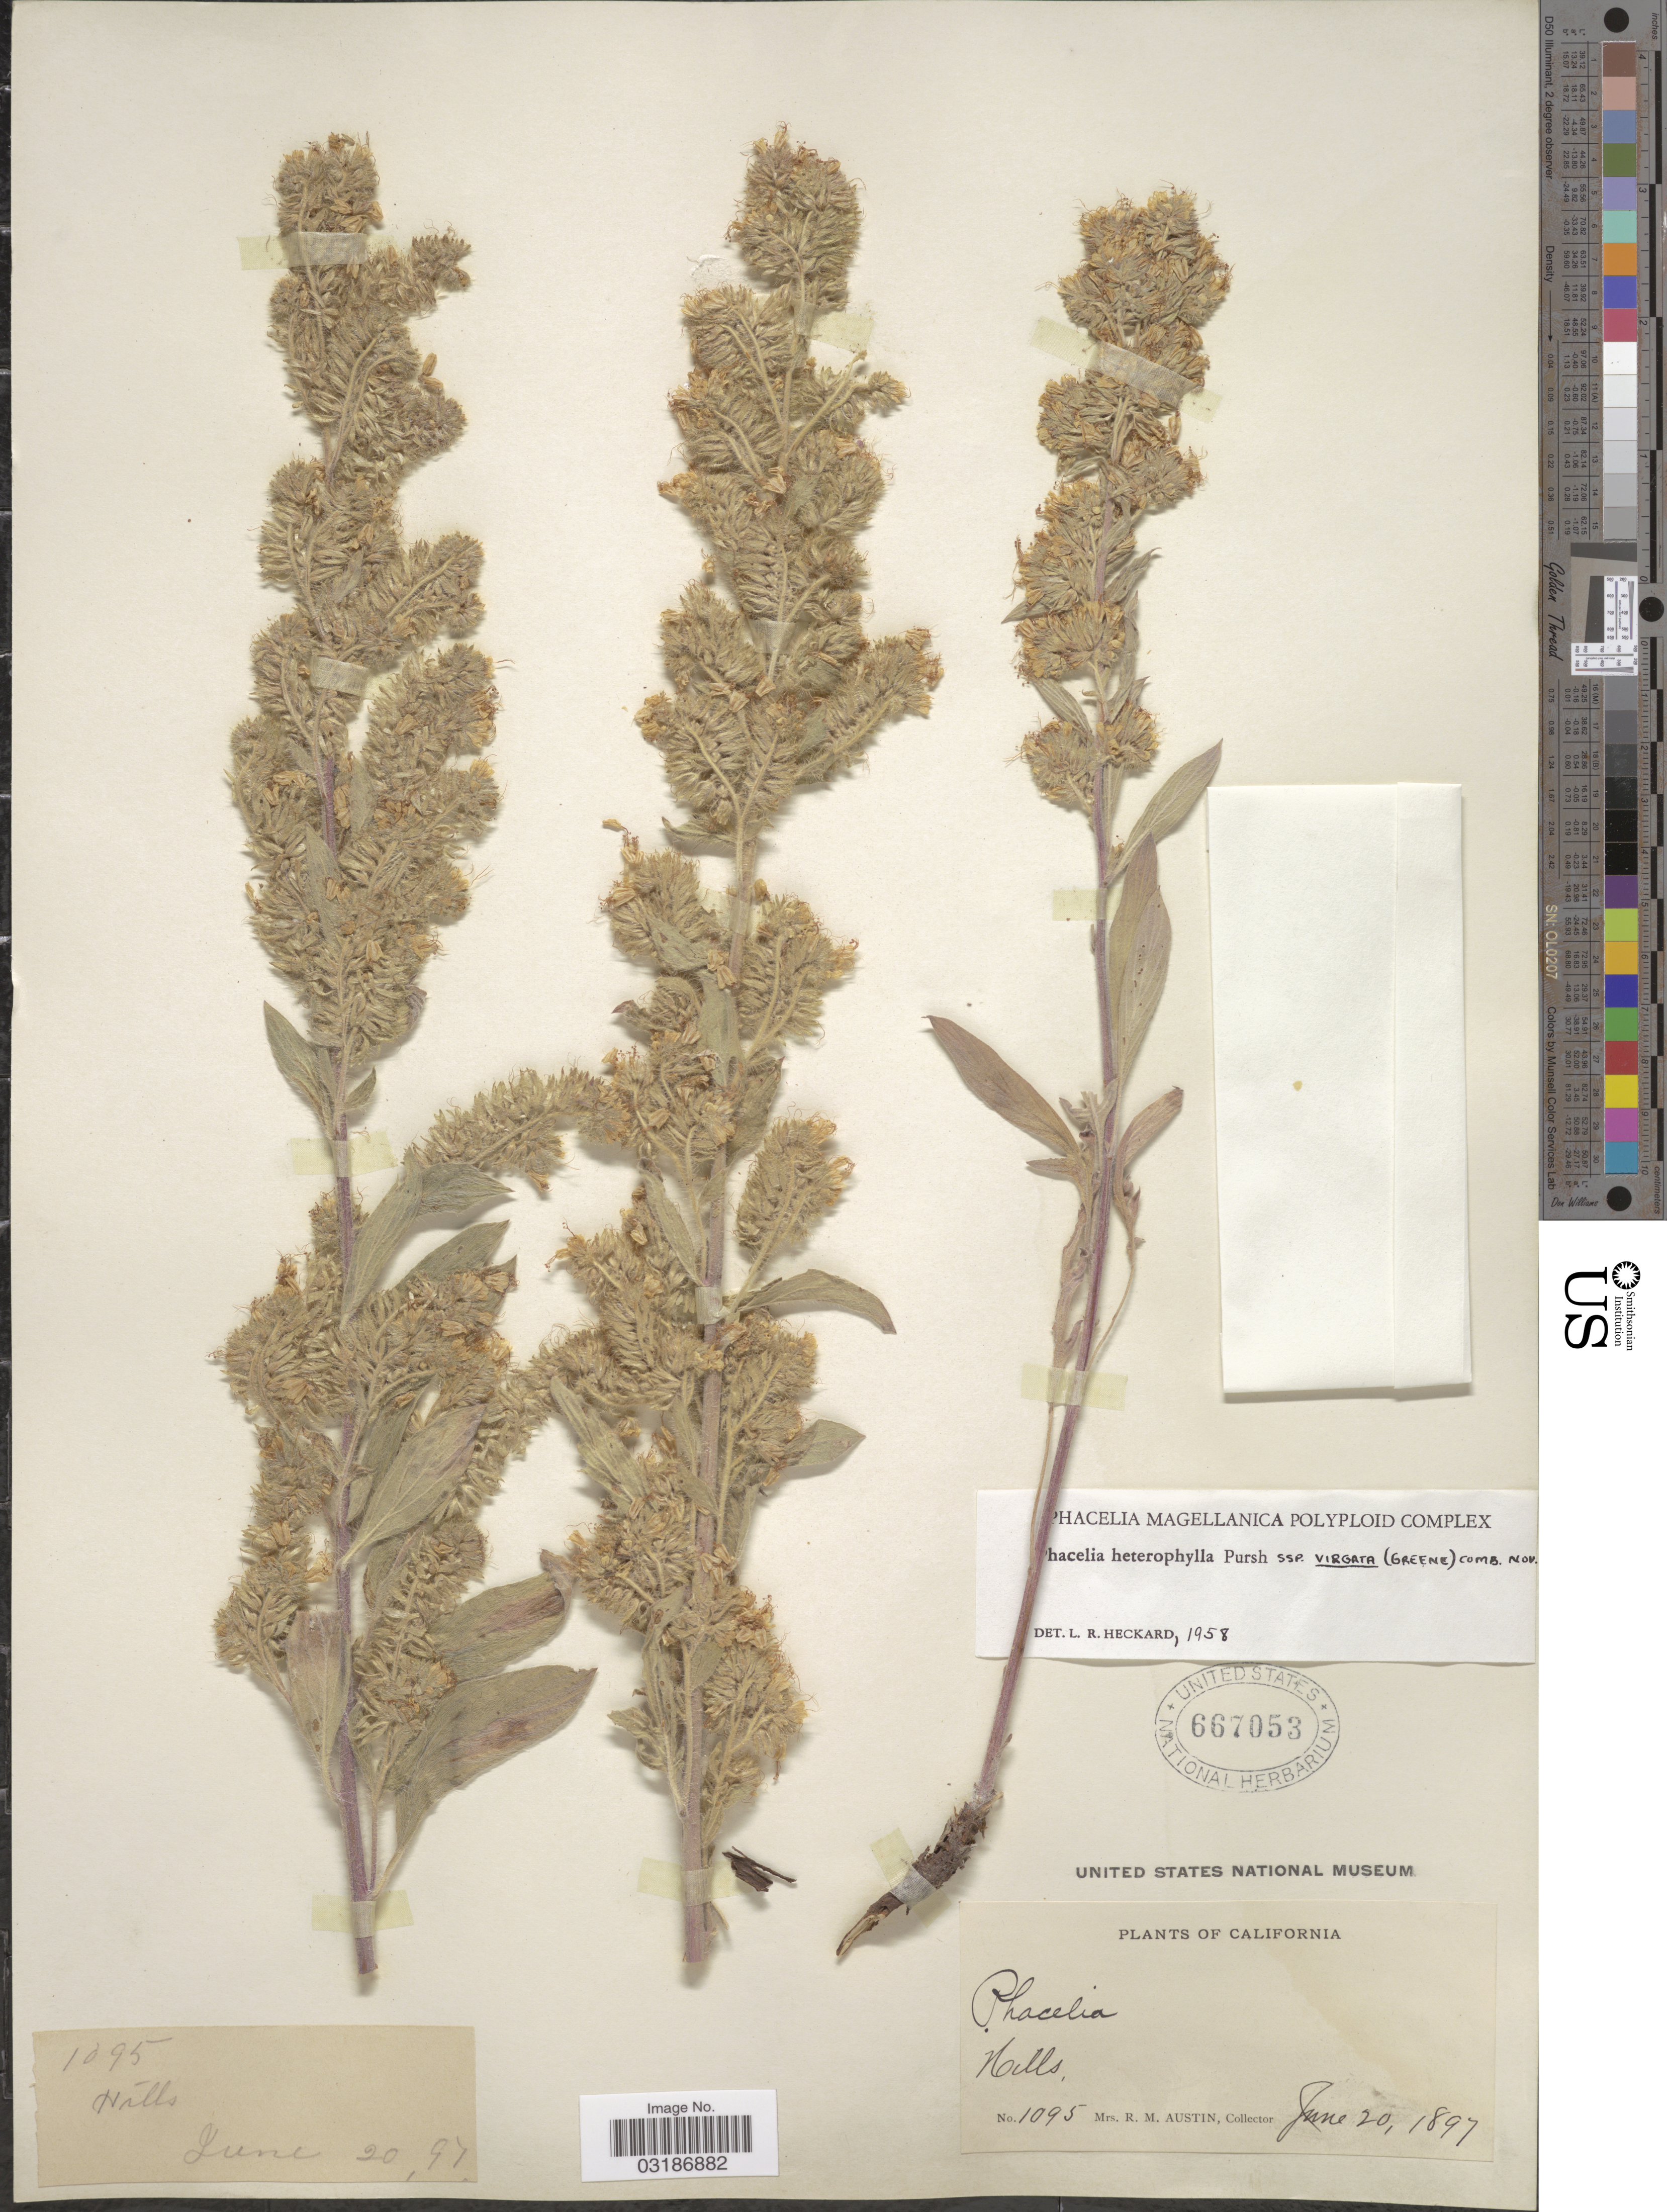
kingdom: Plantae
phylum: Tracheophyta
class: Magnoliopsida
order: Boraginales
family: Hydrophyllaceae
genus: Phacelia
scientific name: Phacelia heterophylla subsp. virgata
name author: (Greene) Heckard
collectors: R. Austin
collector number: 1095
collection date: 1897-06-20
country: United States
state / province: California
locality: Hills.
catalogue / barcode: US 667053